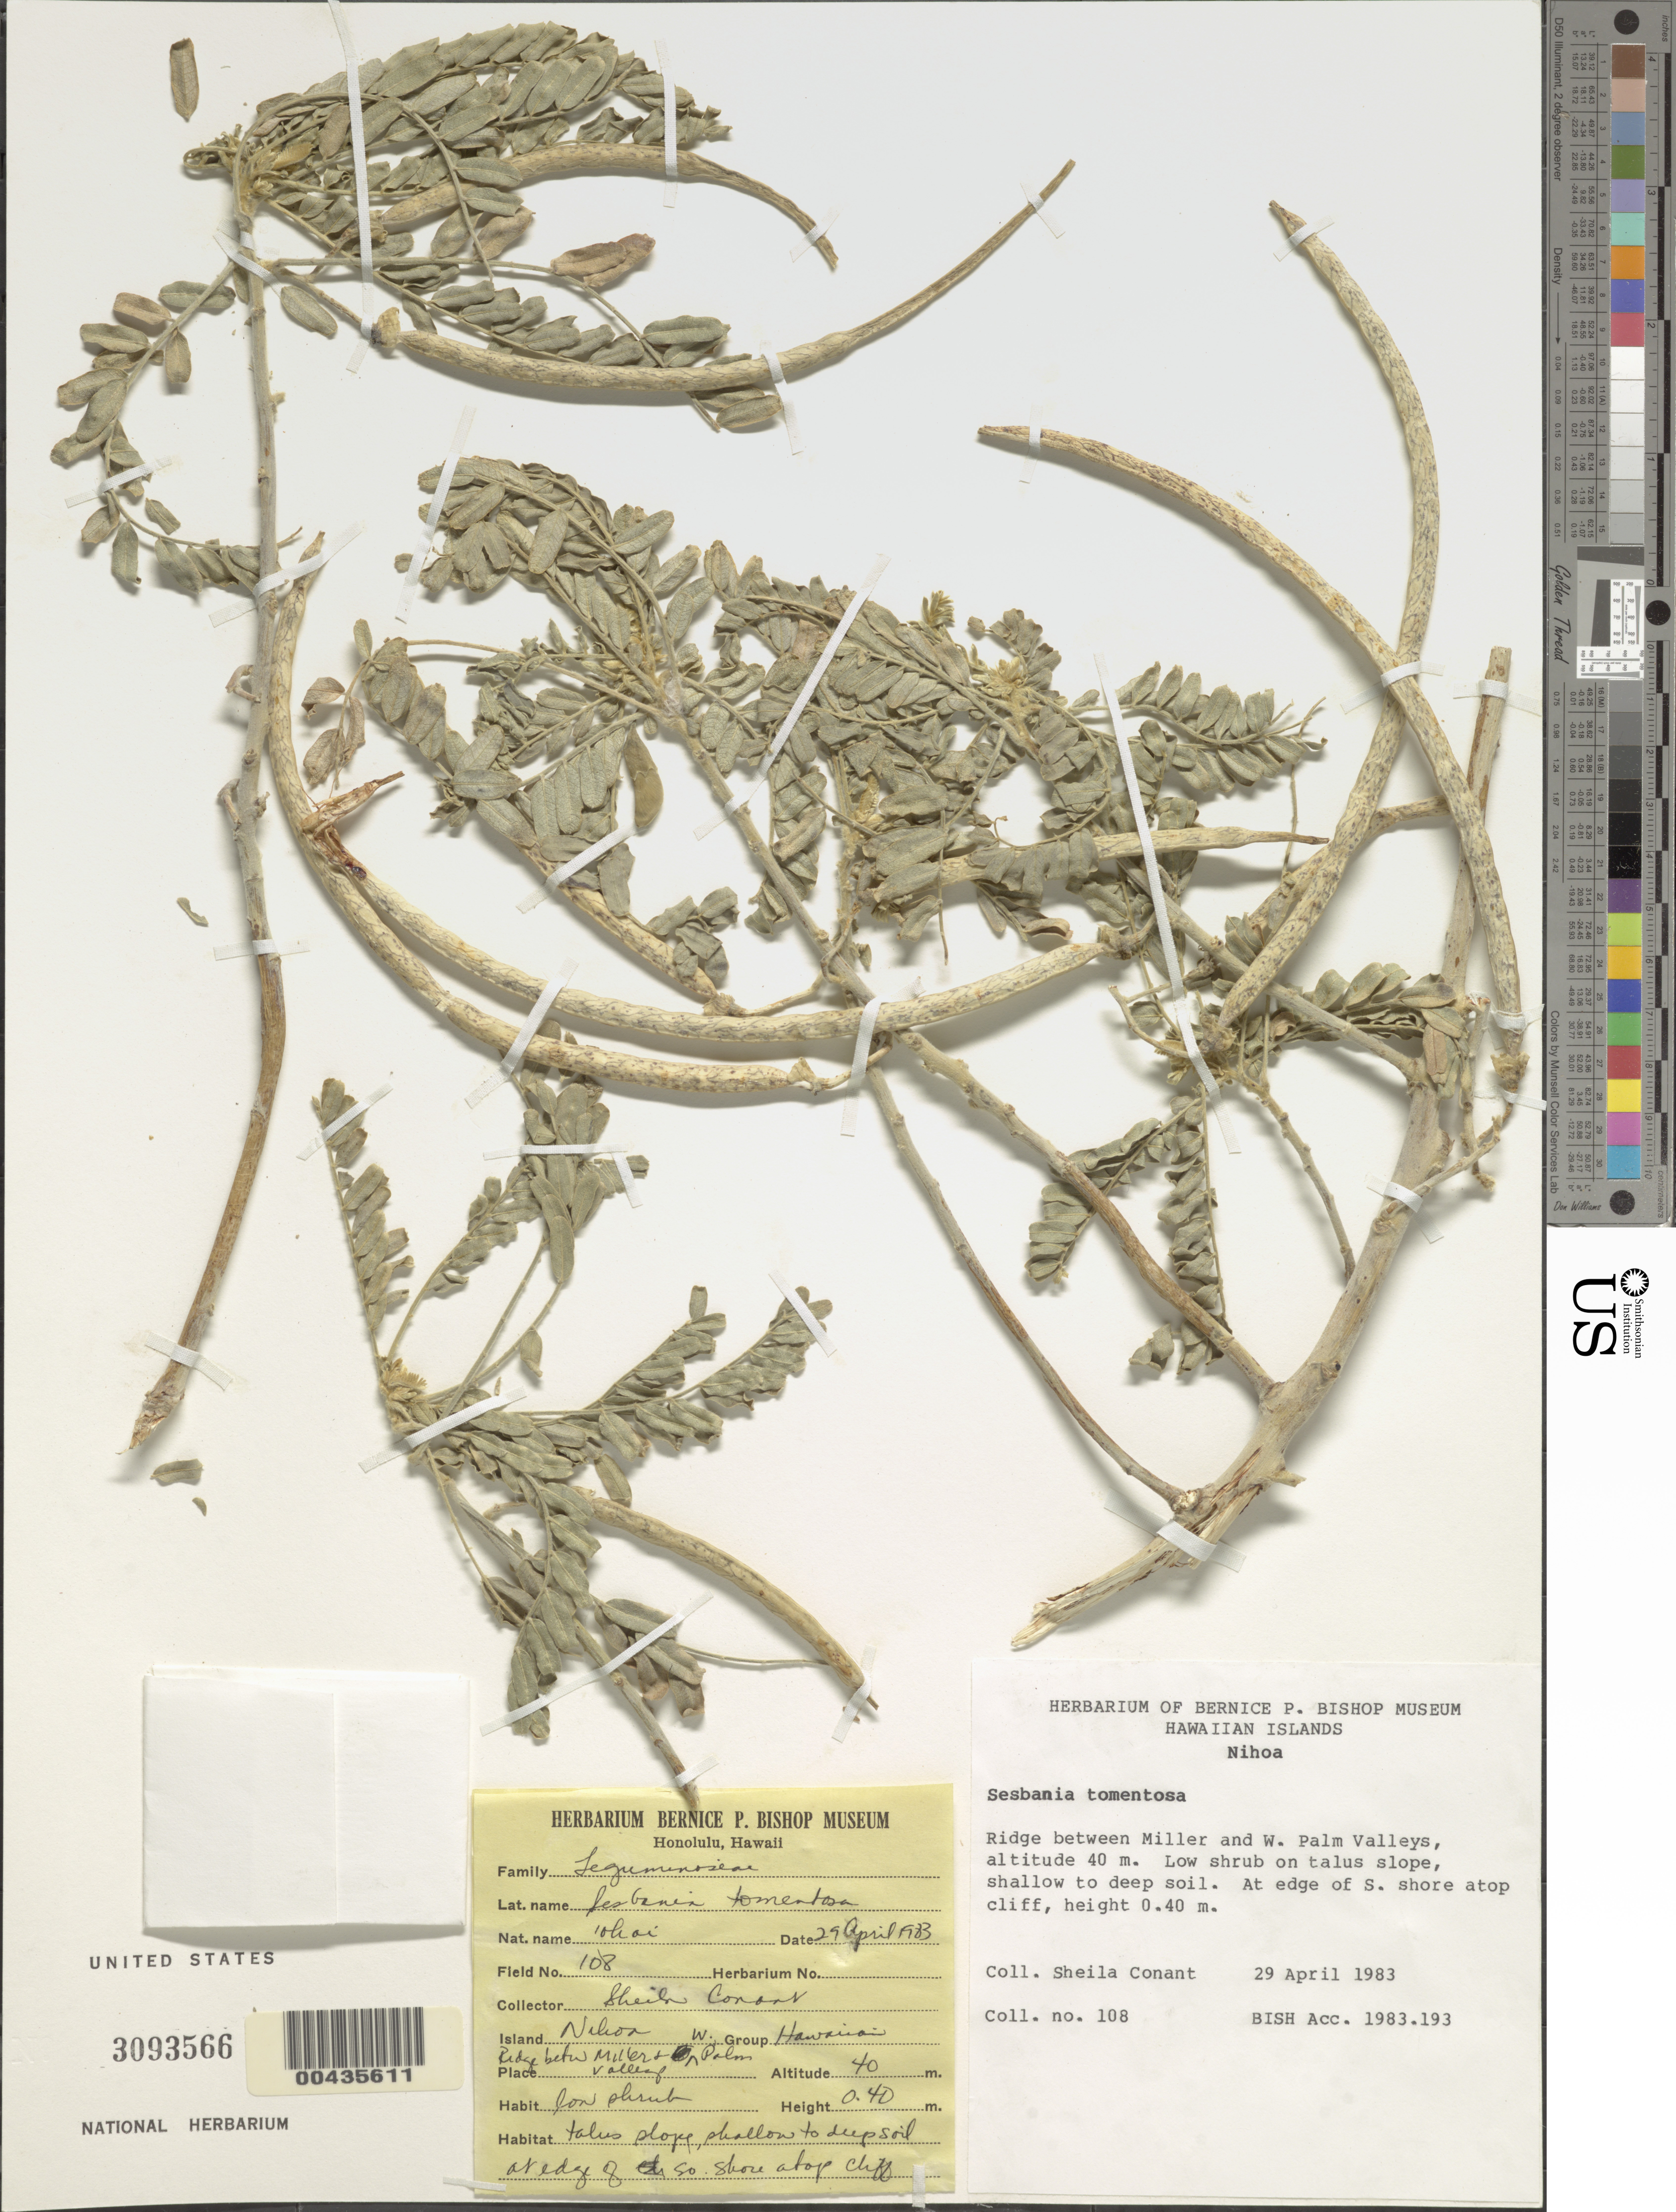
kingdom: Plantae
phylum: Tracheophyta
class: Magnoliopsida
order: Fabales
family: Fabaceae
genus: Sesbania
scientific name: Sesbania tomentosa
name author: Hook. & Arn.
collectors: S. Conant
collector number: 108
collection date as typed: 29 Apr 1983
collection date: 1983-04-29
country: United States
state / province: Hawaii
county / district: Honolulu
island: Nihoa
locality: Nihoa, ridge between Miller and W. Palm Valleys, at edge of S shore atop cliff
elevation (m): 40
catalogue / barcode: US 3093566